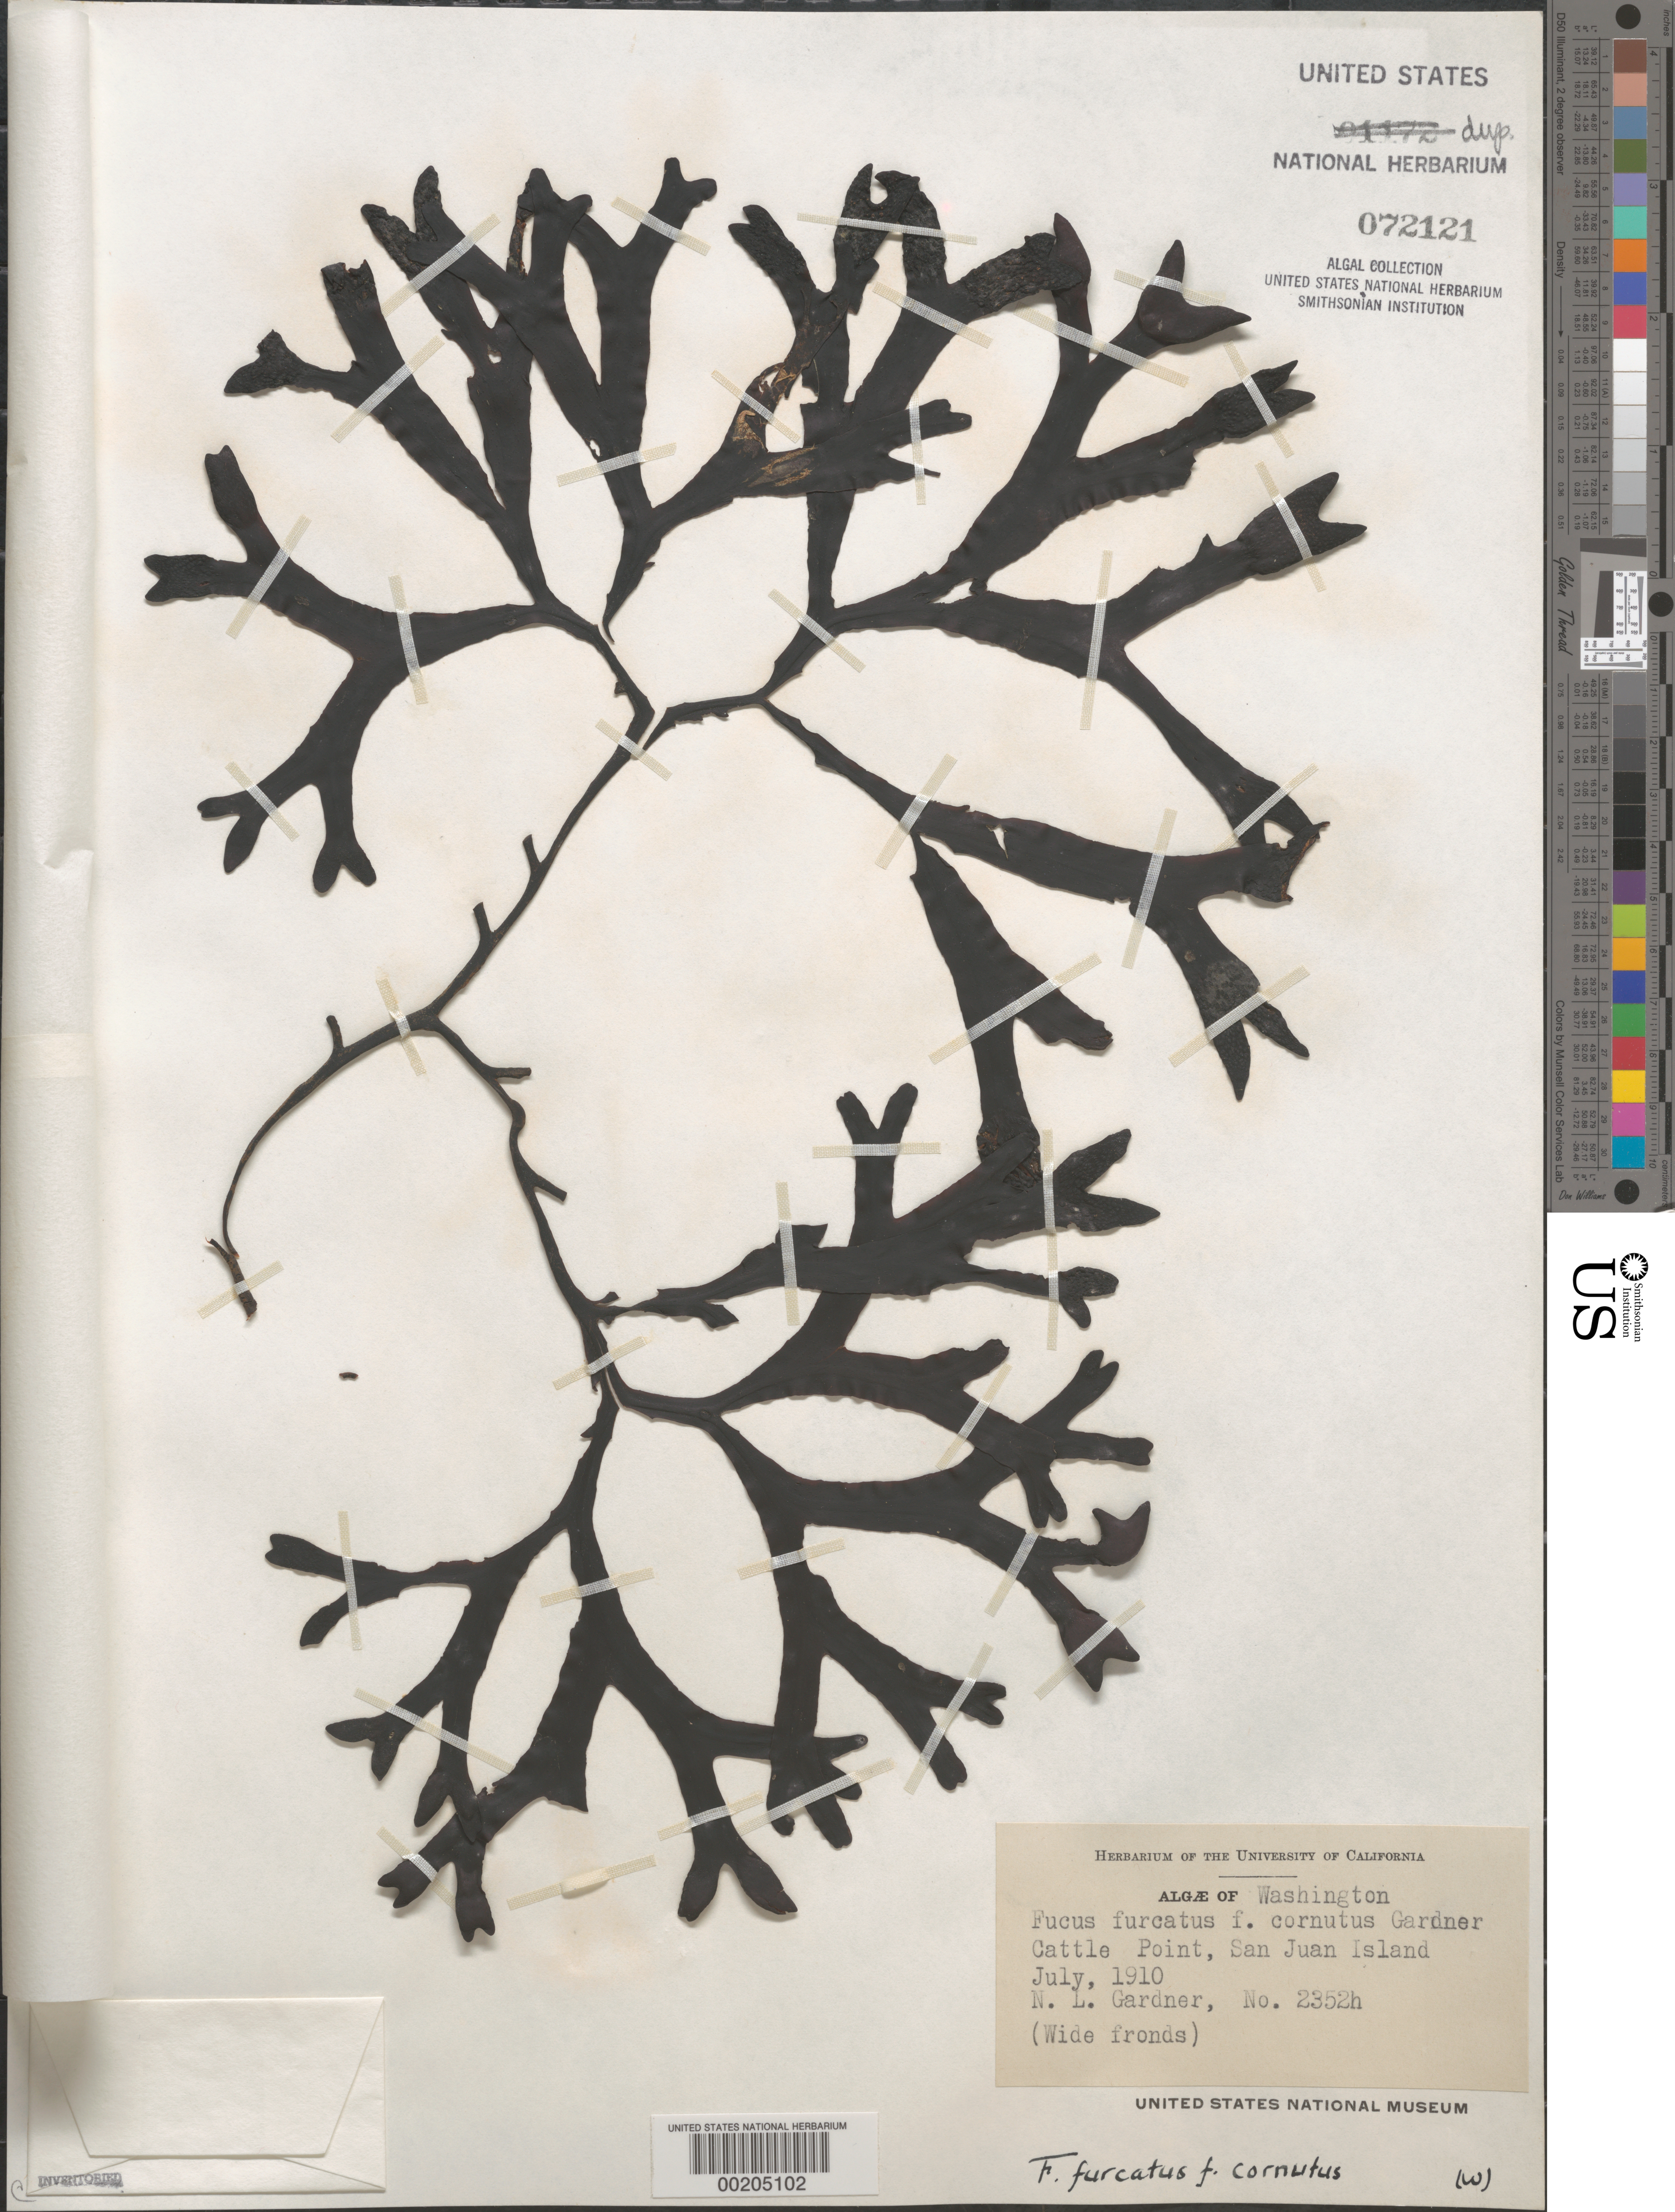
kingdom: Chromista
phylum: Ochrophyta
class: Phaeophyceae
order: Fucales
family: Fucaceae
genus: Fucus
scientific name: Fucus distichus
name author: L.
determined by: Algae name updating Project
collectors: N. Gardner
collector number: NLG 2352h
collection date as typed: Jul 1910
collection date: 1910-07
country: United States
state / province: Washington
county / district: San Juan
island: San Juan Island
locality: Cattle Point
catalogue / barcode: US 72121